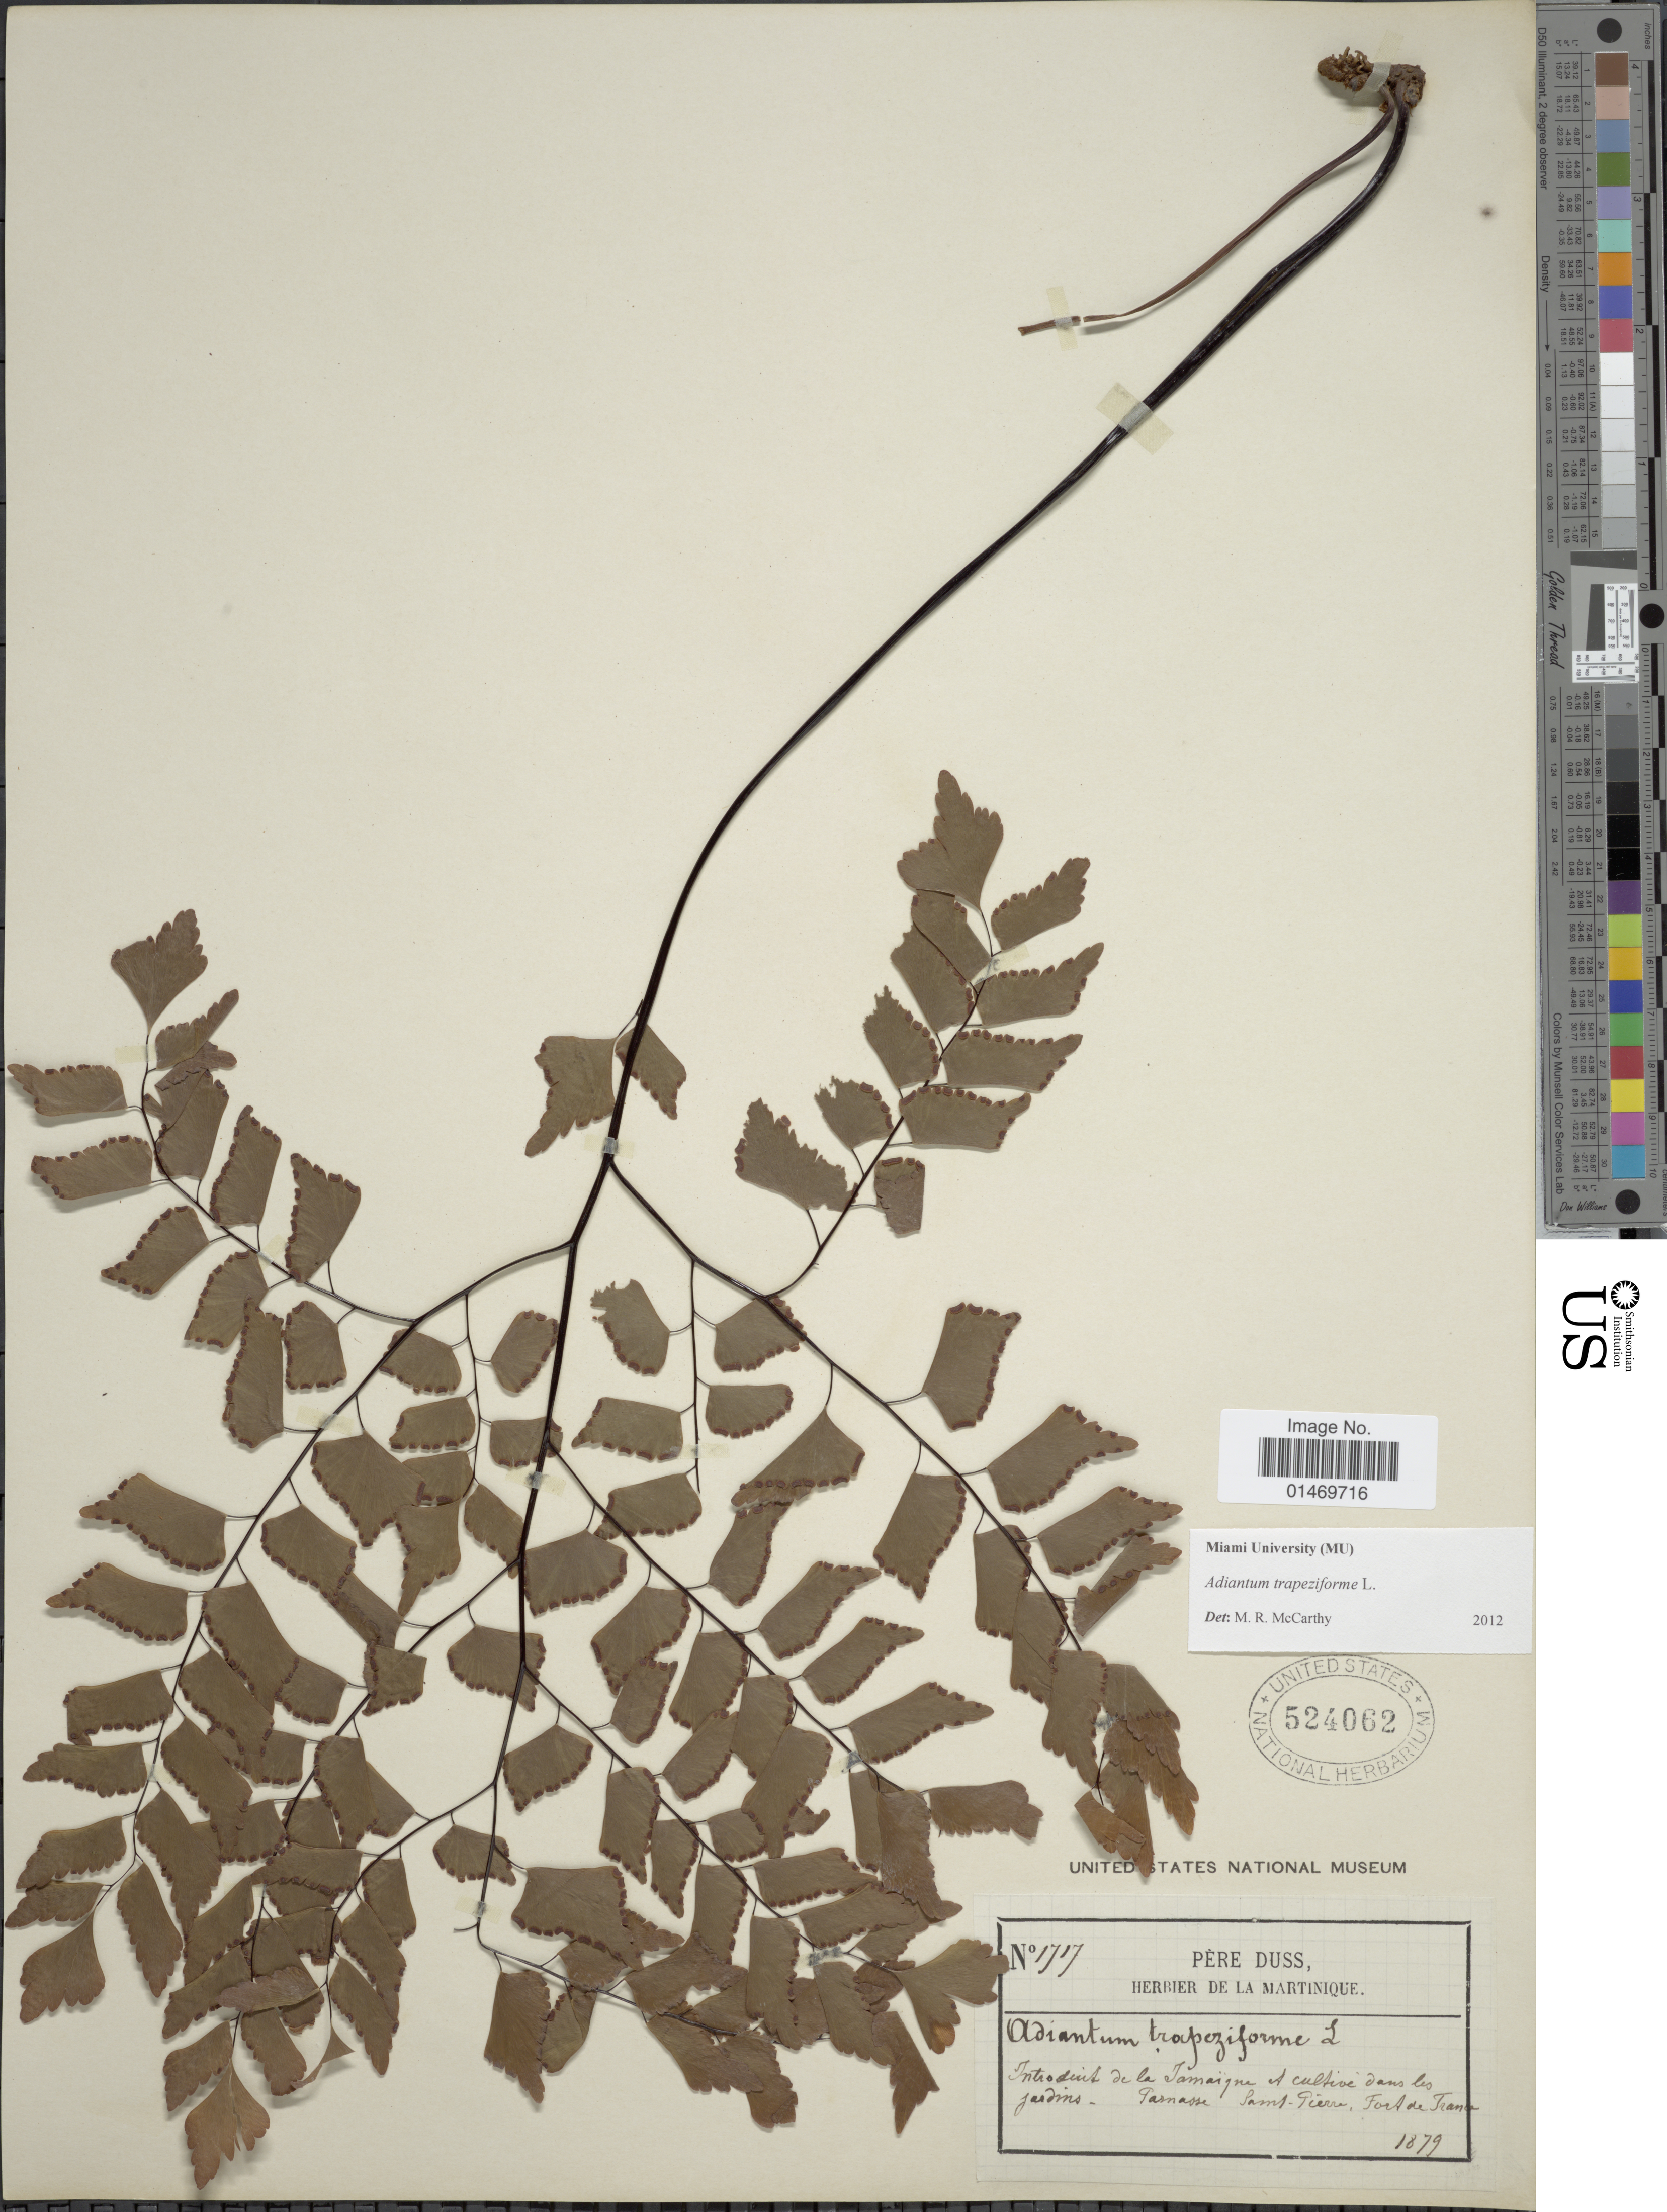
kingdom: Plantae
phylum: Tracheophyta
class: Polypodiopsida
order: Polypodiales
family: Pteridaceae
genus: Adiantum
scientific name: Adiantum trapeziforme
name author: L.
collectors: Père Duss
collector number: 1717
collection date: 1879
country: Martinique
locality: Dans les Jardins, Pasnasse, Saint-Pierre, Fort de France.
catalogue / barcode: US 524062